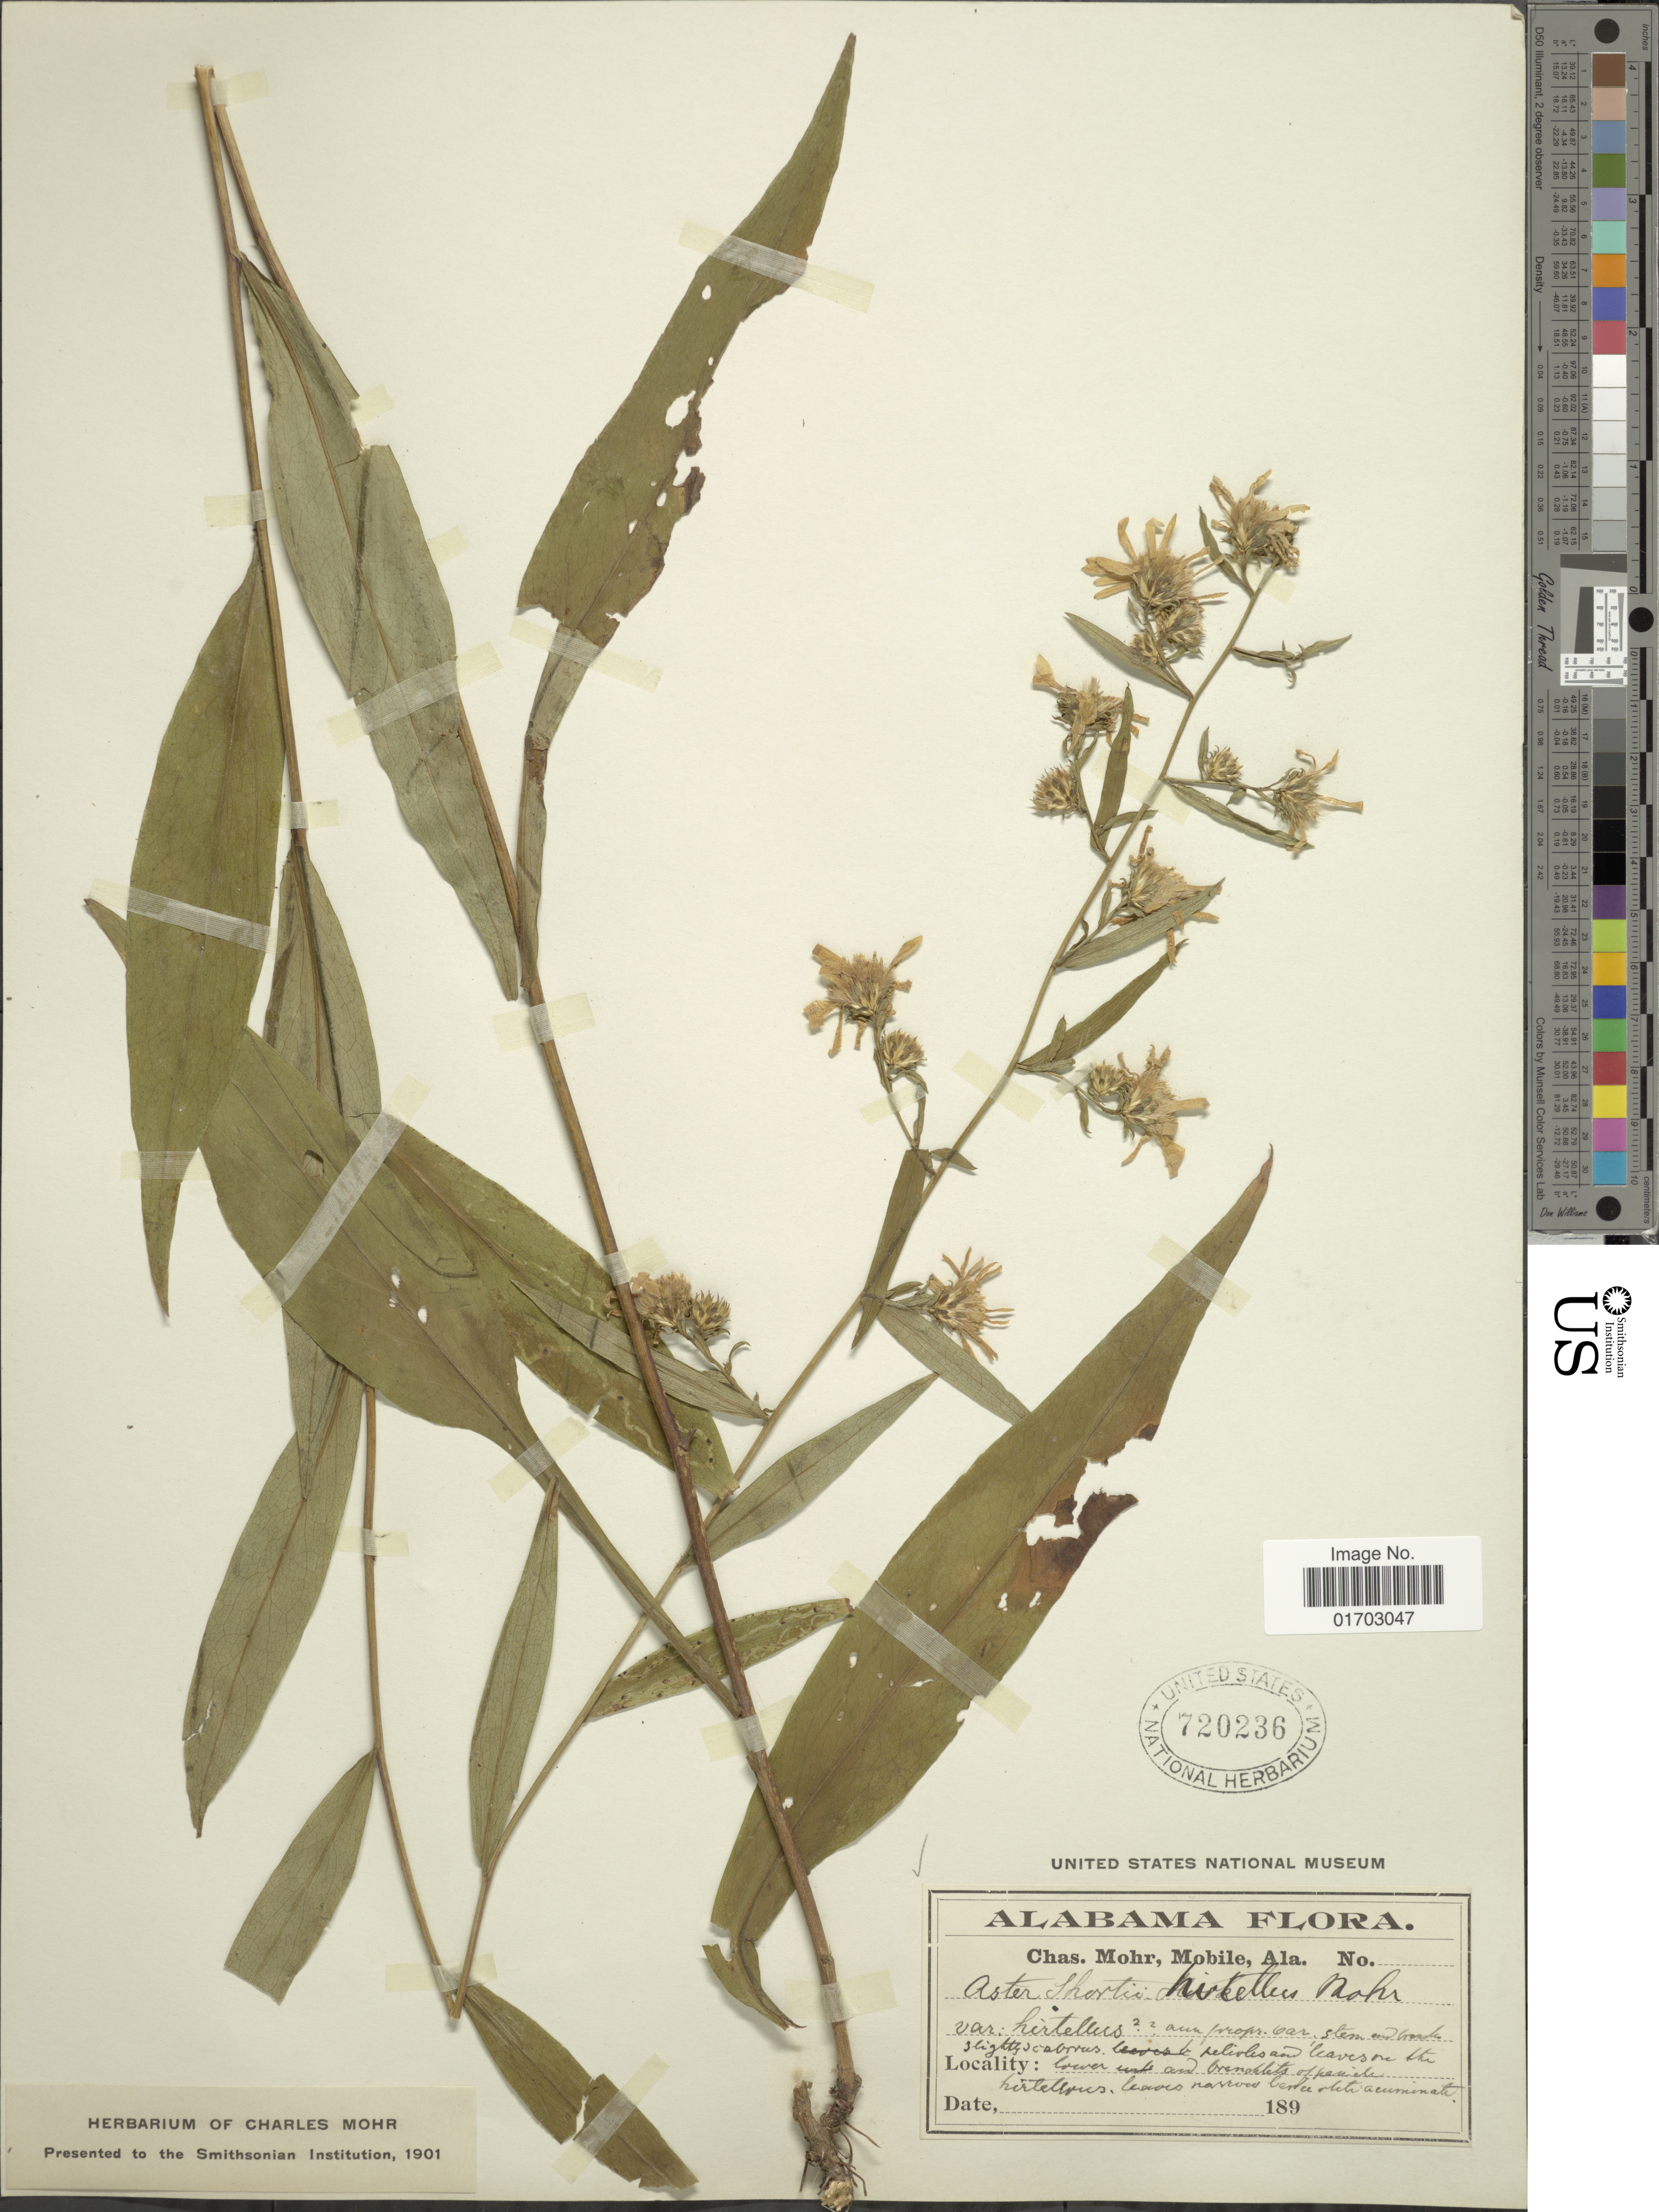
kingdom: Plantae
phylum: Tracheophyta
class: Magnoliopsida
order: Asterales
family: Asteraceae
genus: Symphyotrichum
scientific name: Symphyotrichum shortii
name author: (Lindl.) G.L. Nesom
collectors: Mohr, C. T. (herbarium)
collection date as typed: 189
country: United States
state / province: Alabama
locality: Mobile.paniele hirtlerpus, leaves narrow Gentee acuminah. [interpreted]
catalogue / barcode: US 720236